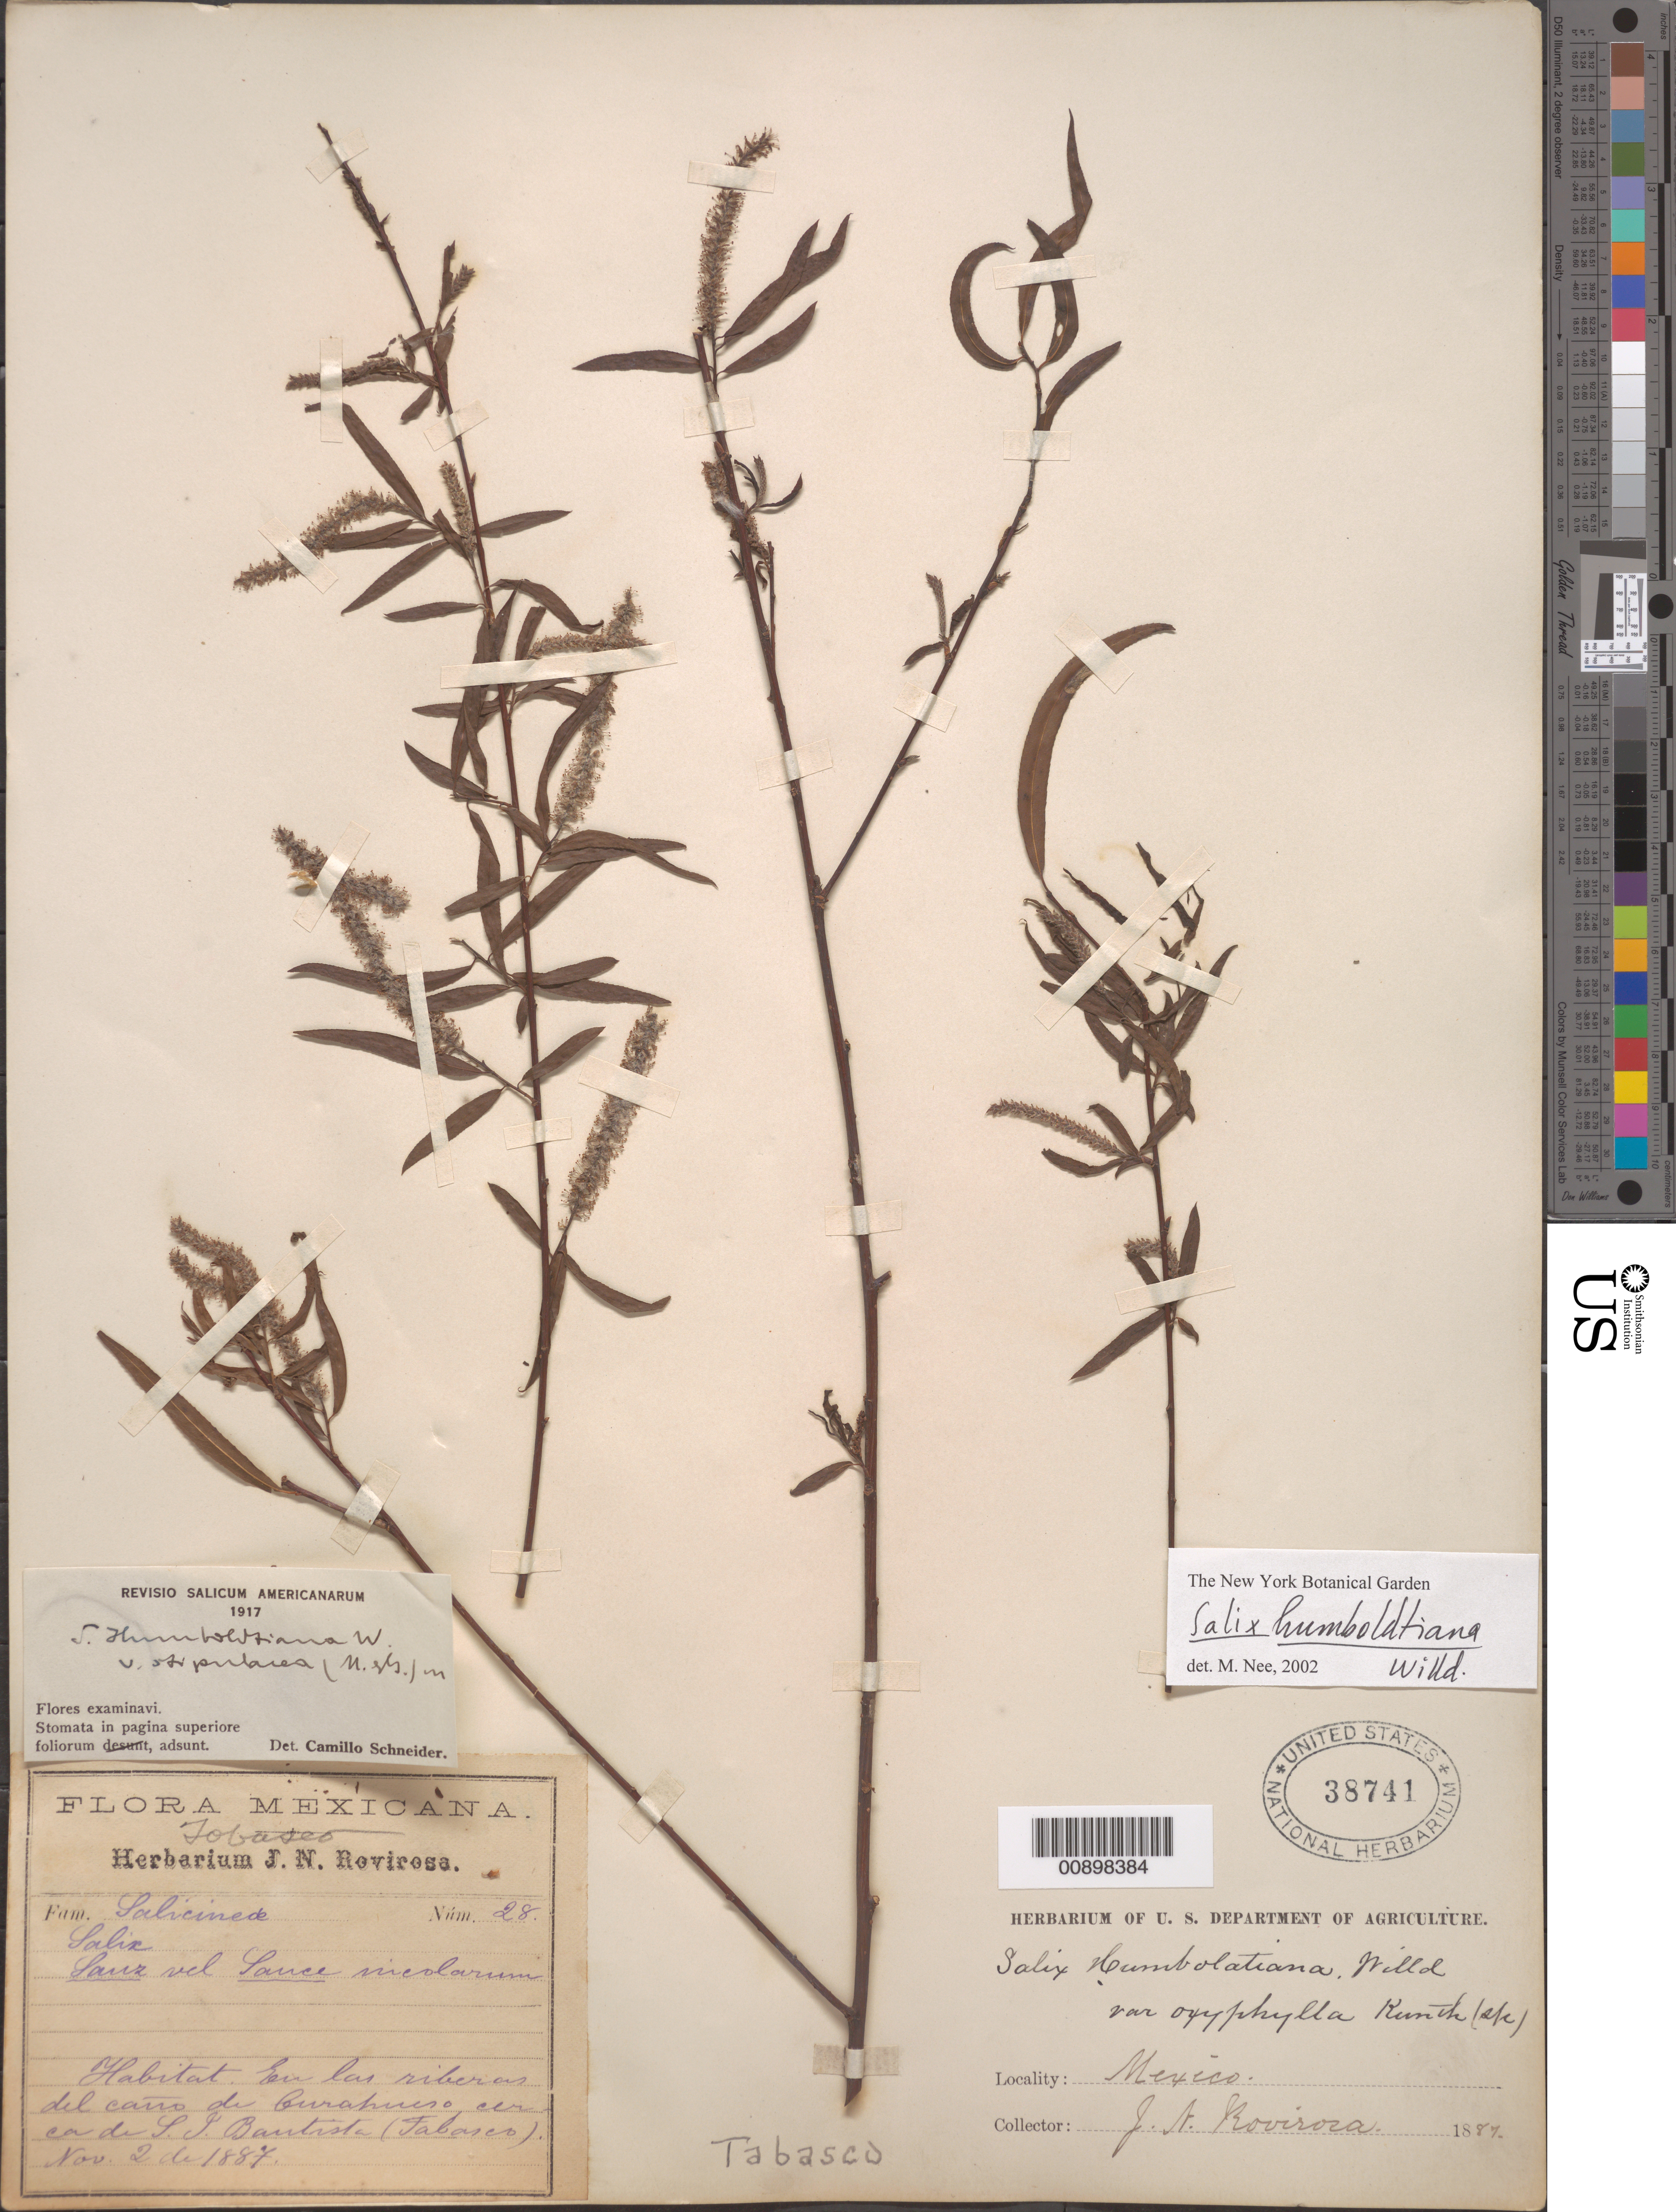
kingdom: Plantae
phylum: Tracheophyta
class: Magnoliopsida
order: Malpighiales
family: Salicaceae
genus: Salix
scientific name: Salix humboldtiana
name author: Willd.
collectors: J. N. Rovirosa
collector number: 28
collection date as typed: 02 Nov 1887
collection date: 1887-11-02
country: Mexico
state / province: Tabasco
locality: Riberas del caño de Curahueso de San Juan Bautista (Tabasco).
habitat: En las riberas del caño.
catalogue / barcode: US 38741